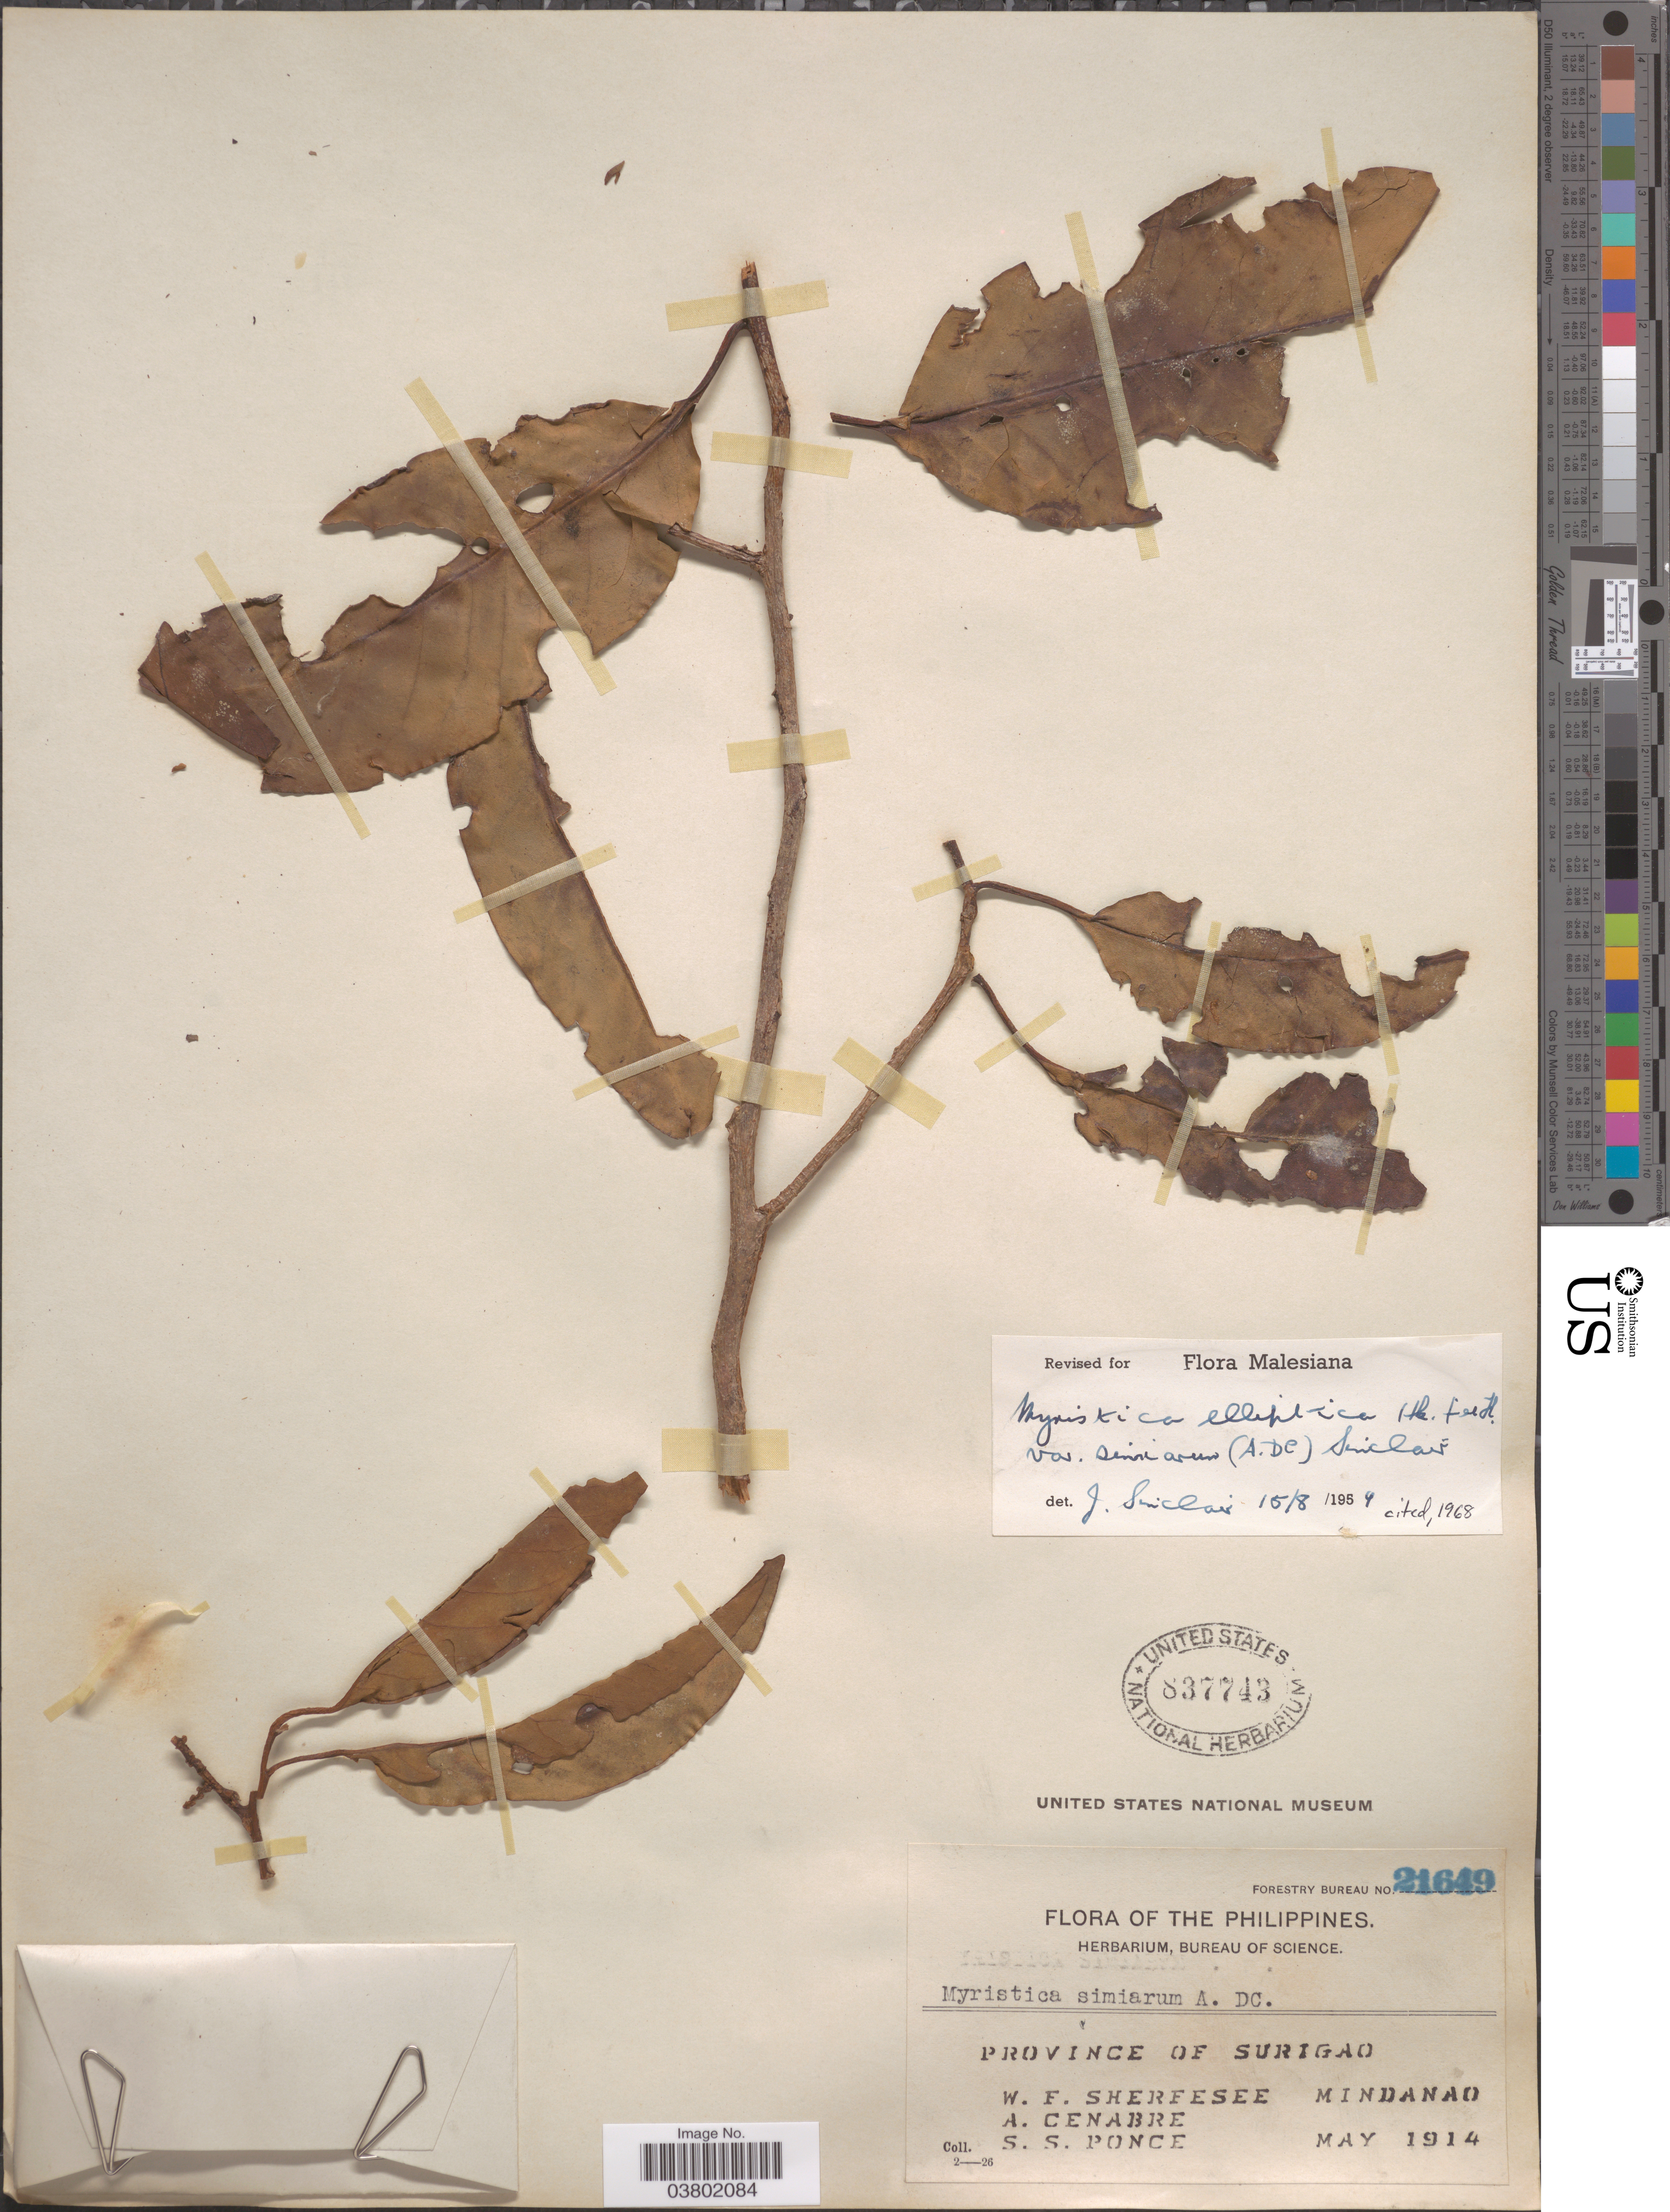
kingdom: Plantae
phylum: Tracheophyta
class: Magnoliopsida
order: Magnoliales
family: Myristicaceae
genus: Myristica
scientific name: Myristica elliptica var. simiarum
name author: (A. DC.) J. Sinclair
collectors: W. Sherfesee, A. Cenabre & S. Ponce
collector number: Forestry Bureau 21649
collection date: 1914-05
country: Philippines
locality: Province of Surigao, Mindanao.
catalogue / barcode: US 837743